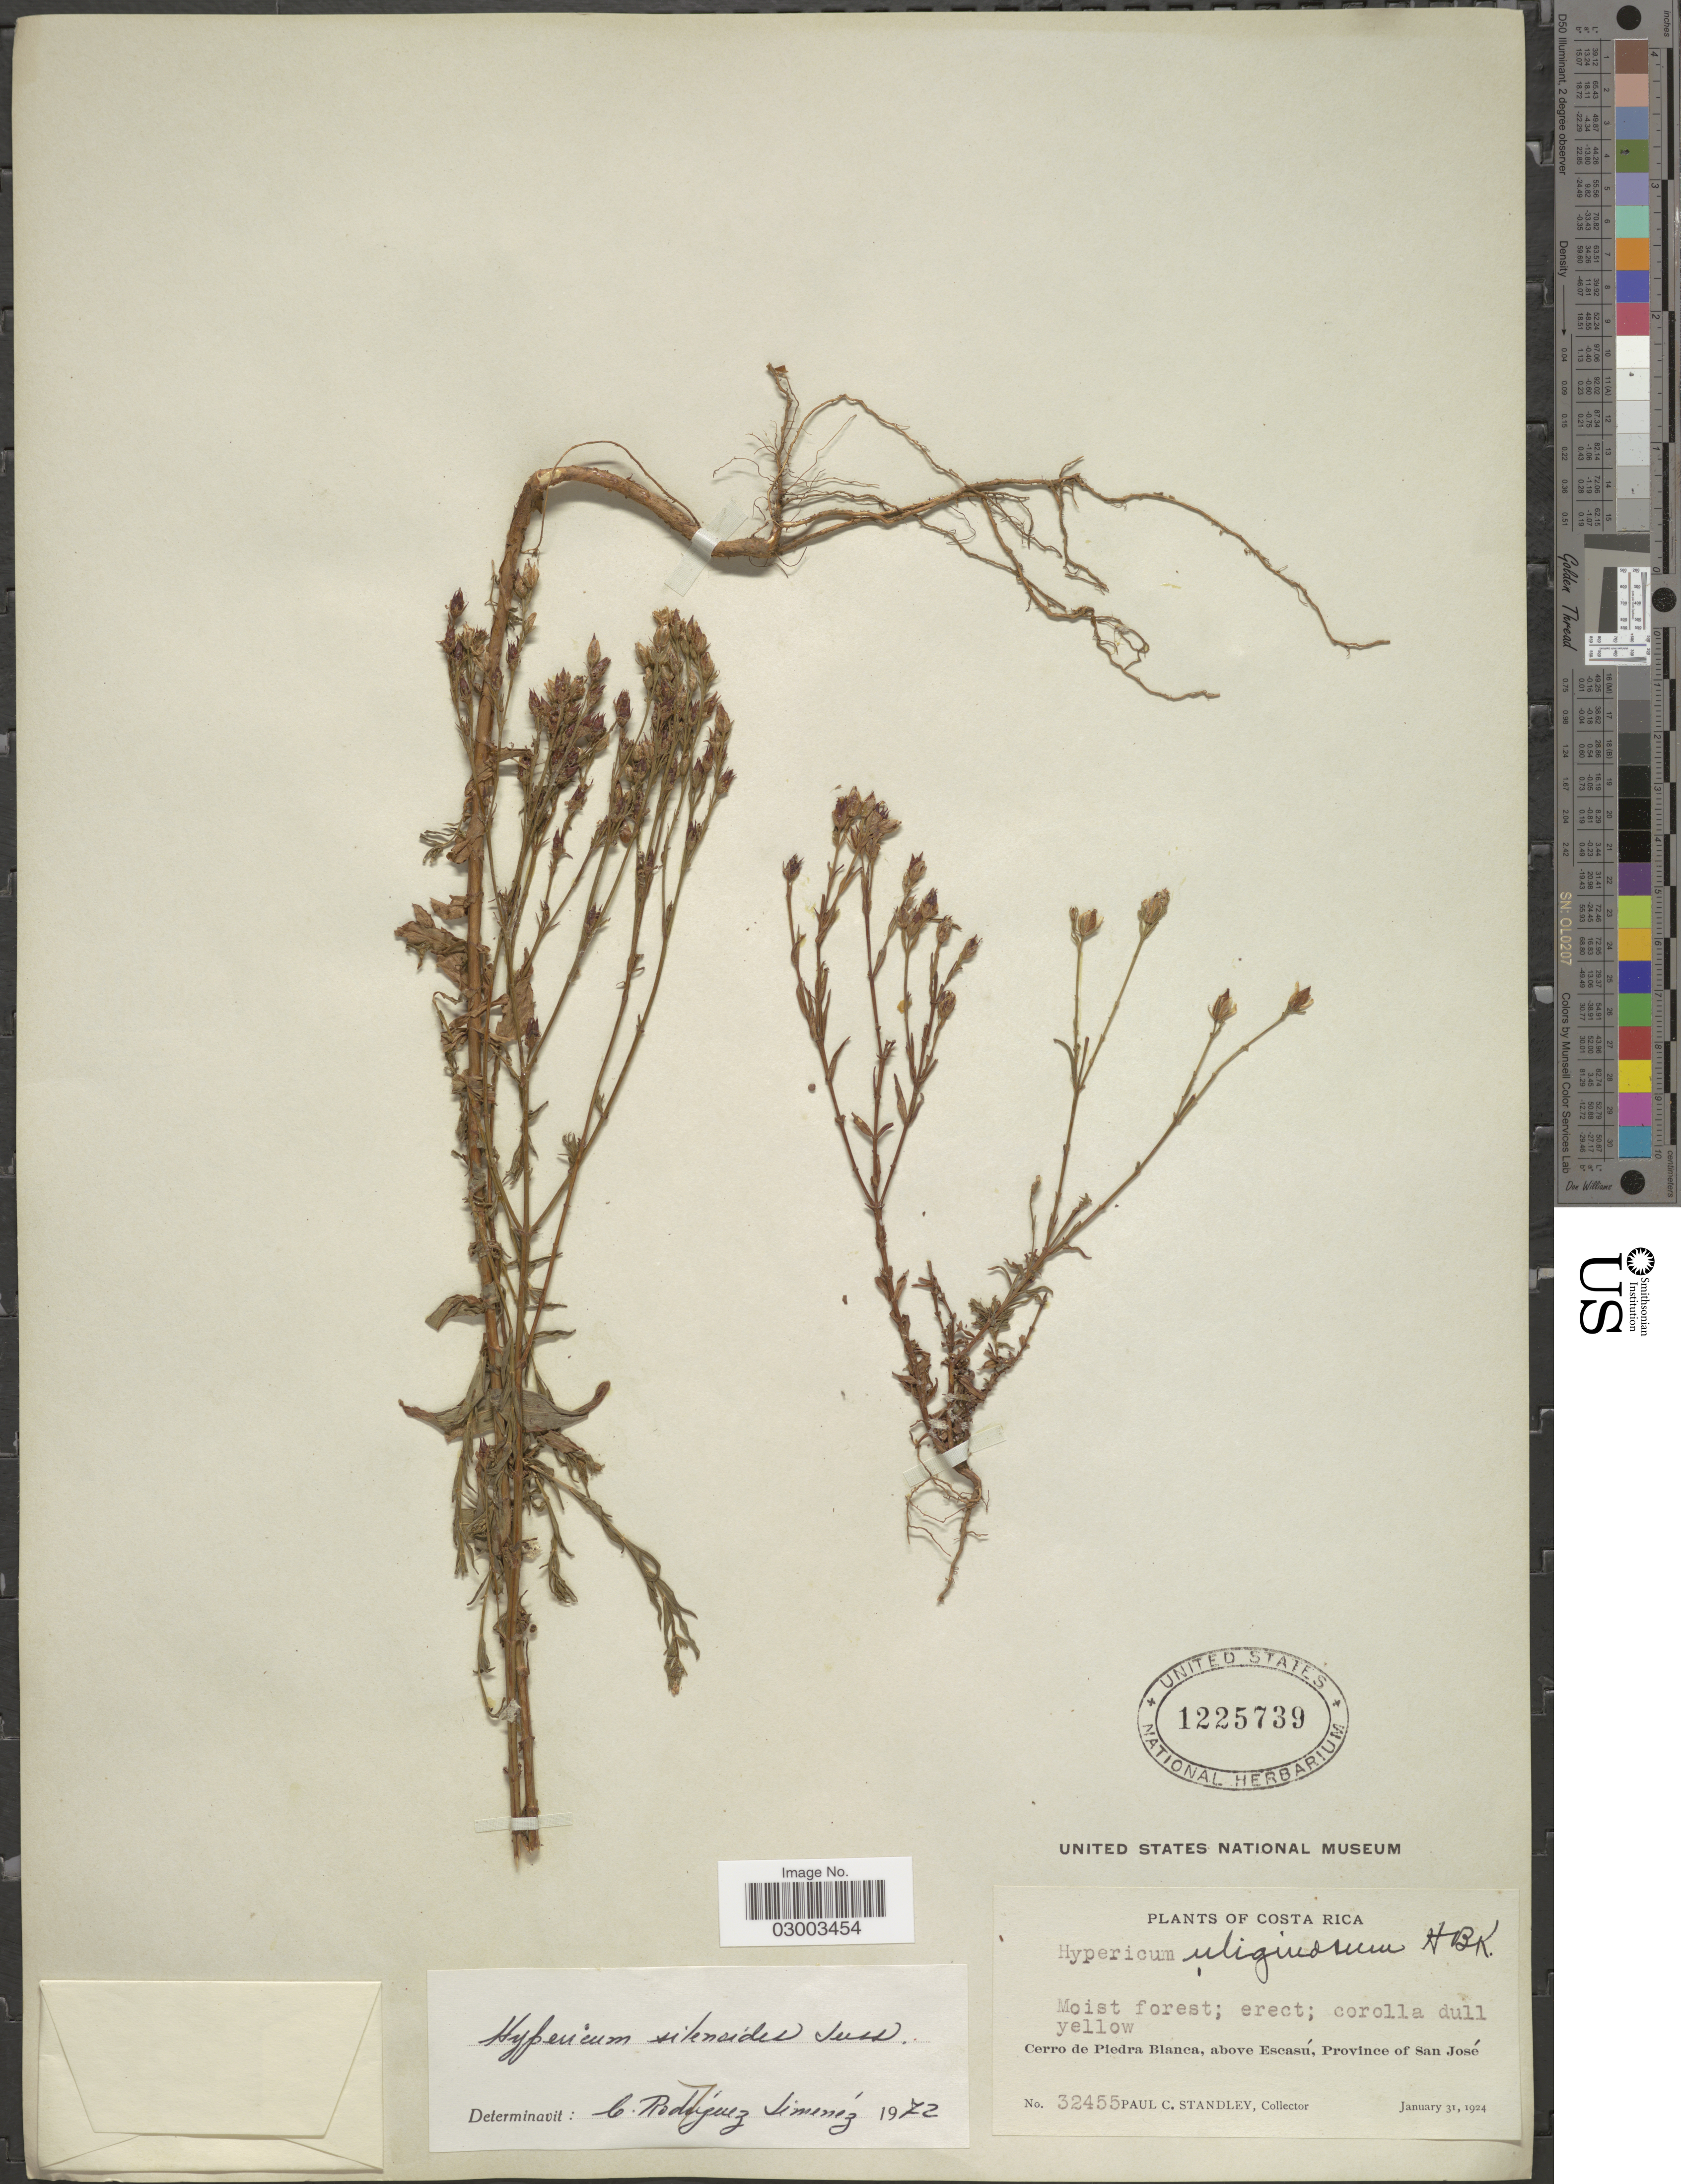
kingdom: Plantae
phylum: Tracheophyta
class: Magnoliopsida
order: Malpighiales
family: Hypericaceae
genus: Hypericum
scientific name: Hypericum silenoides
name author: Juss.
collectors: P. C. Standley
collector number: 32455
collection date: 1924-07-31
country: Costa Rica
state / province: San José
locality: Cerro de Piedra Blanca, above Escasú.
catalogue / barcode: US 1225739